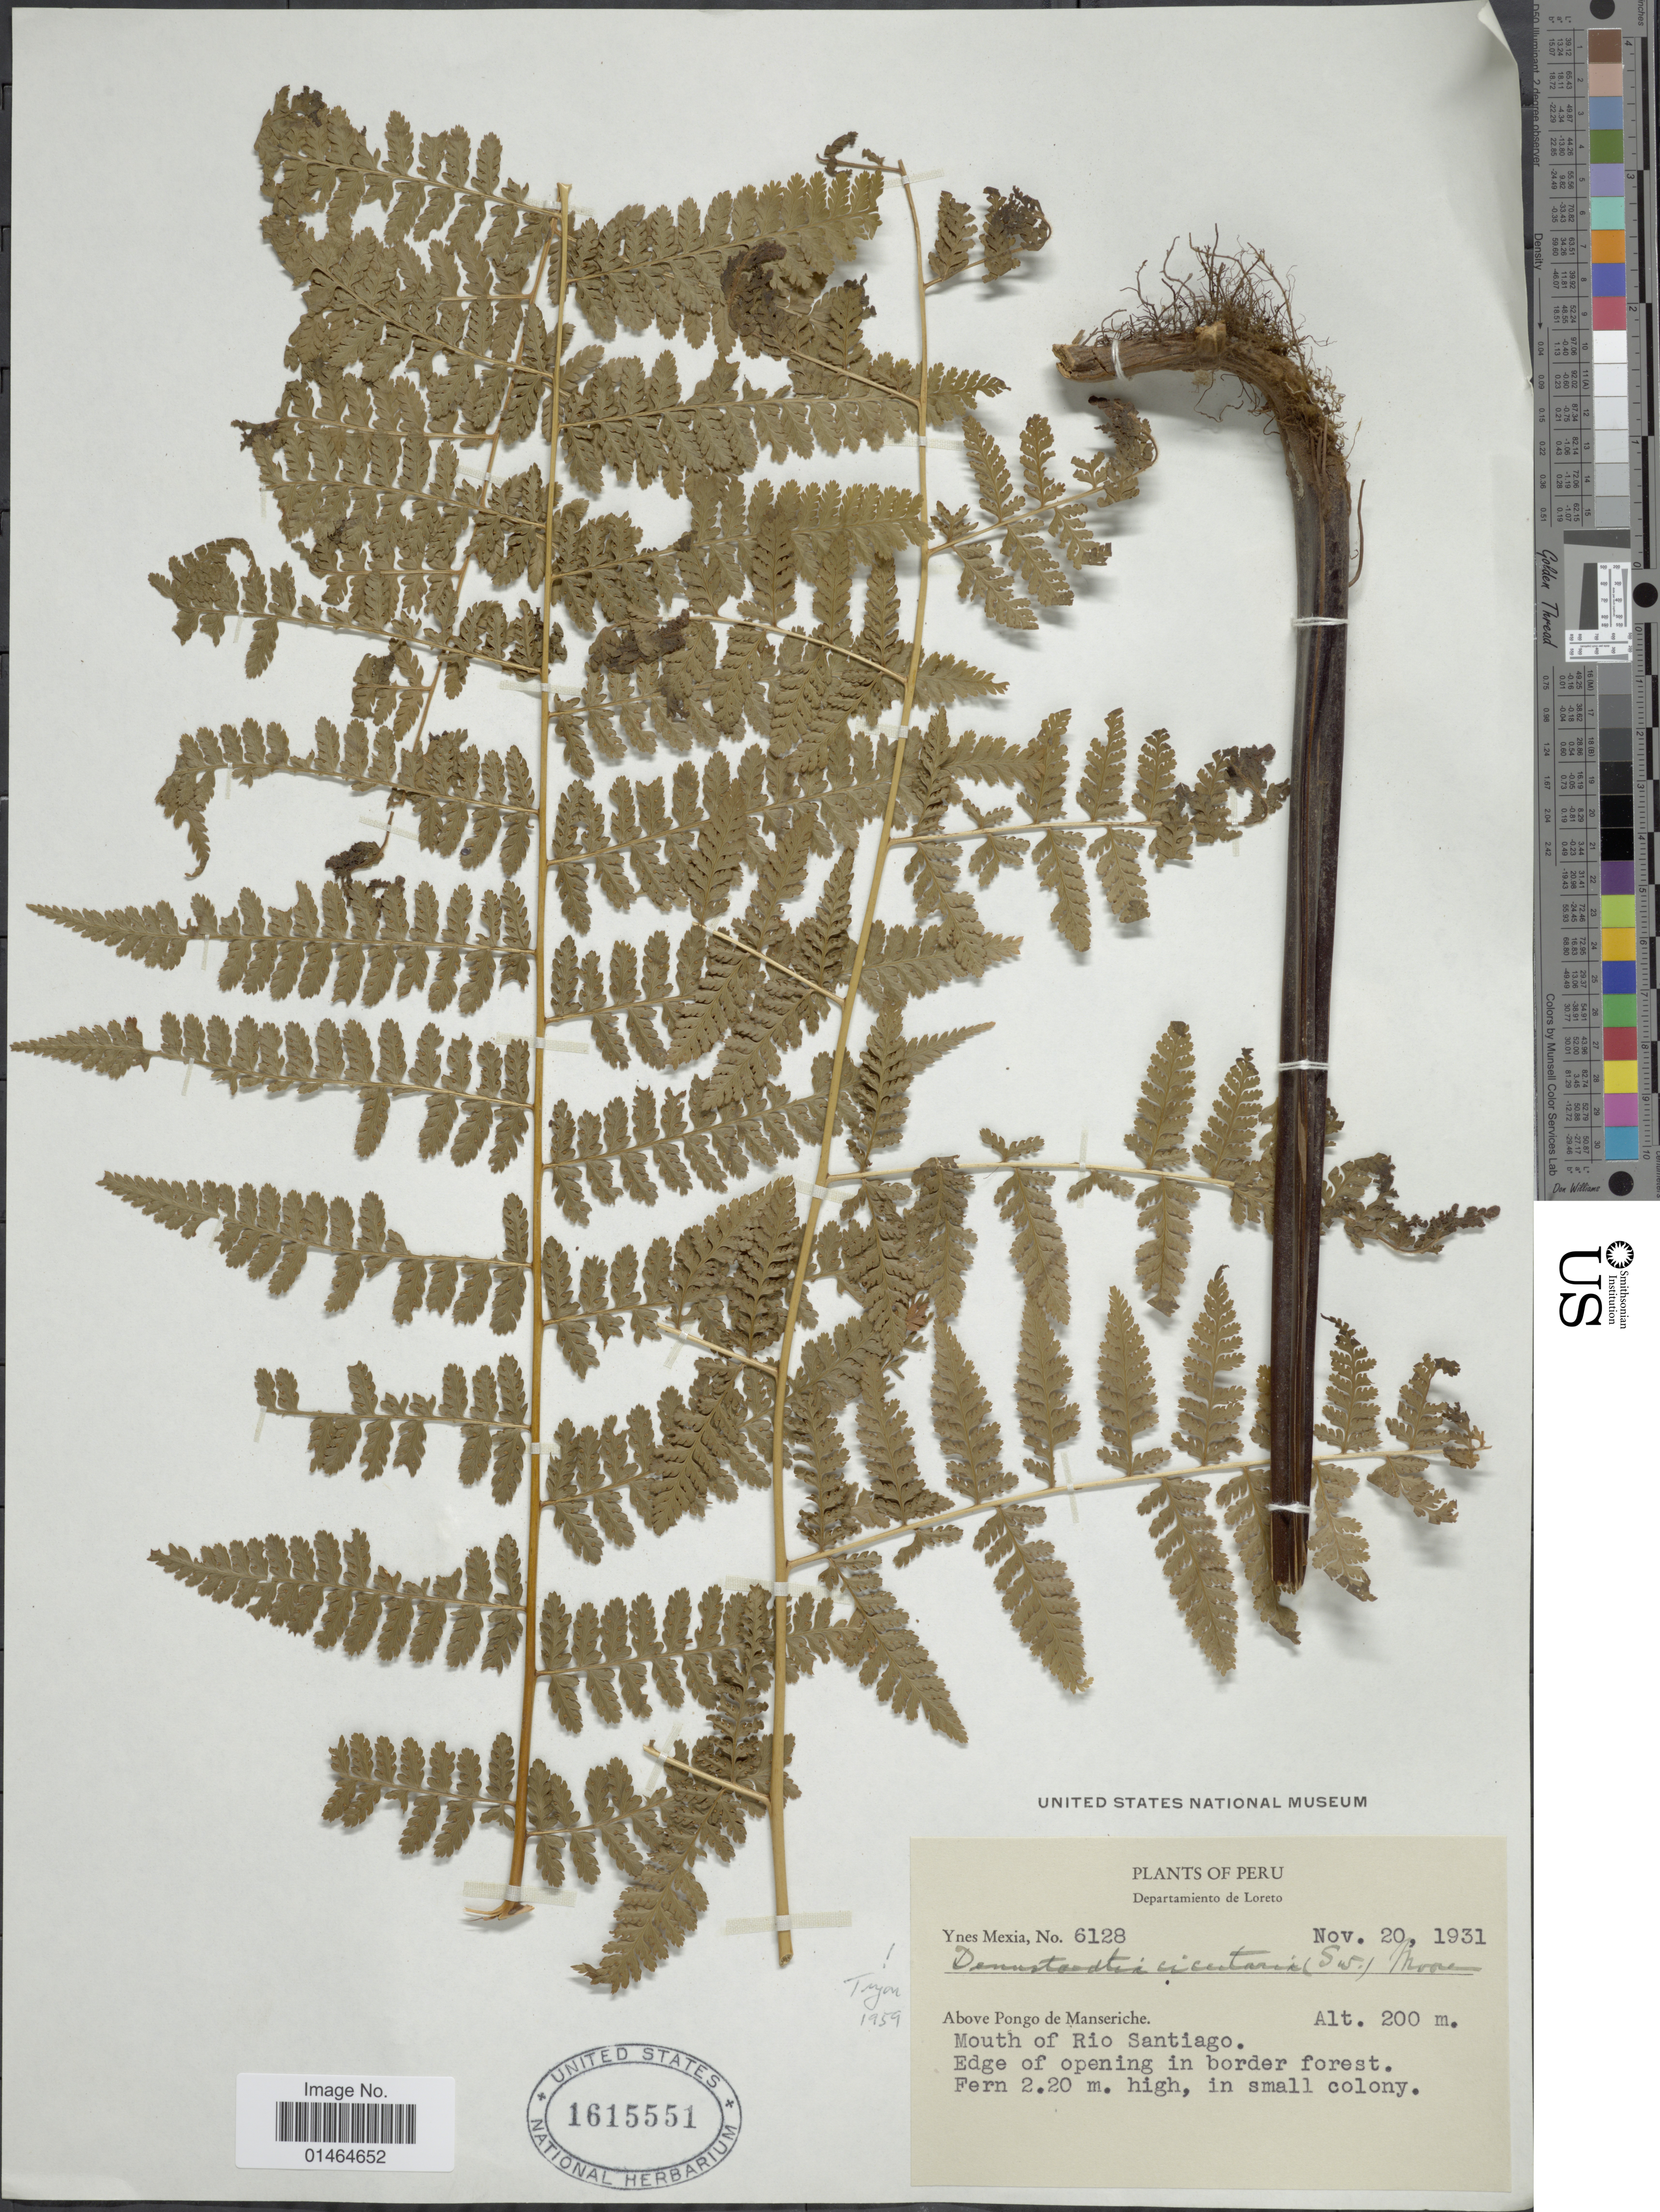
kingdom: Plantae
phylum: Tracheophyta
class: Polypodiopsida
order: Polypodiales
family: Dennstaedtiaceae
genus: Dennstaedtia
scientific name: Dennstaedtia cicutaria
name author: (Sw.) T. Moore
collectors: Y. Mexia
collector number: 6128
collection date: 1931-11-20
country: Peru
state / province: Loreto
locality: Above Pongo de Manseriche. Mouth of Rio Santiago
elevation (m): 200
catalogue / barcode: US 1615551